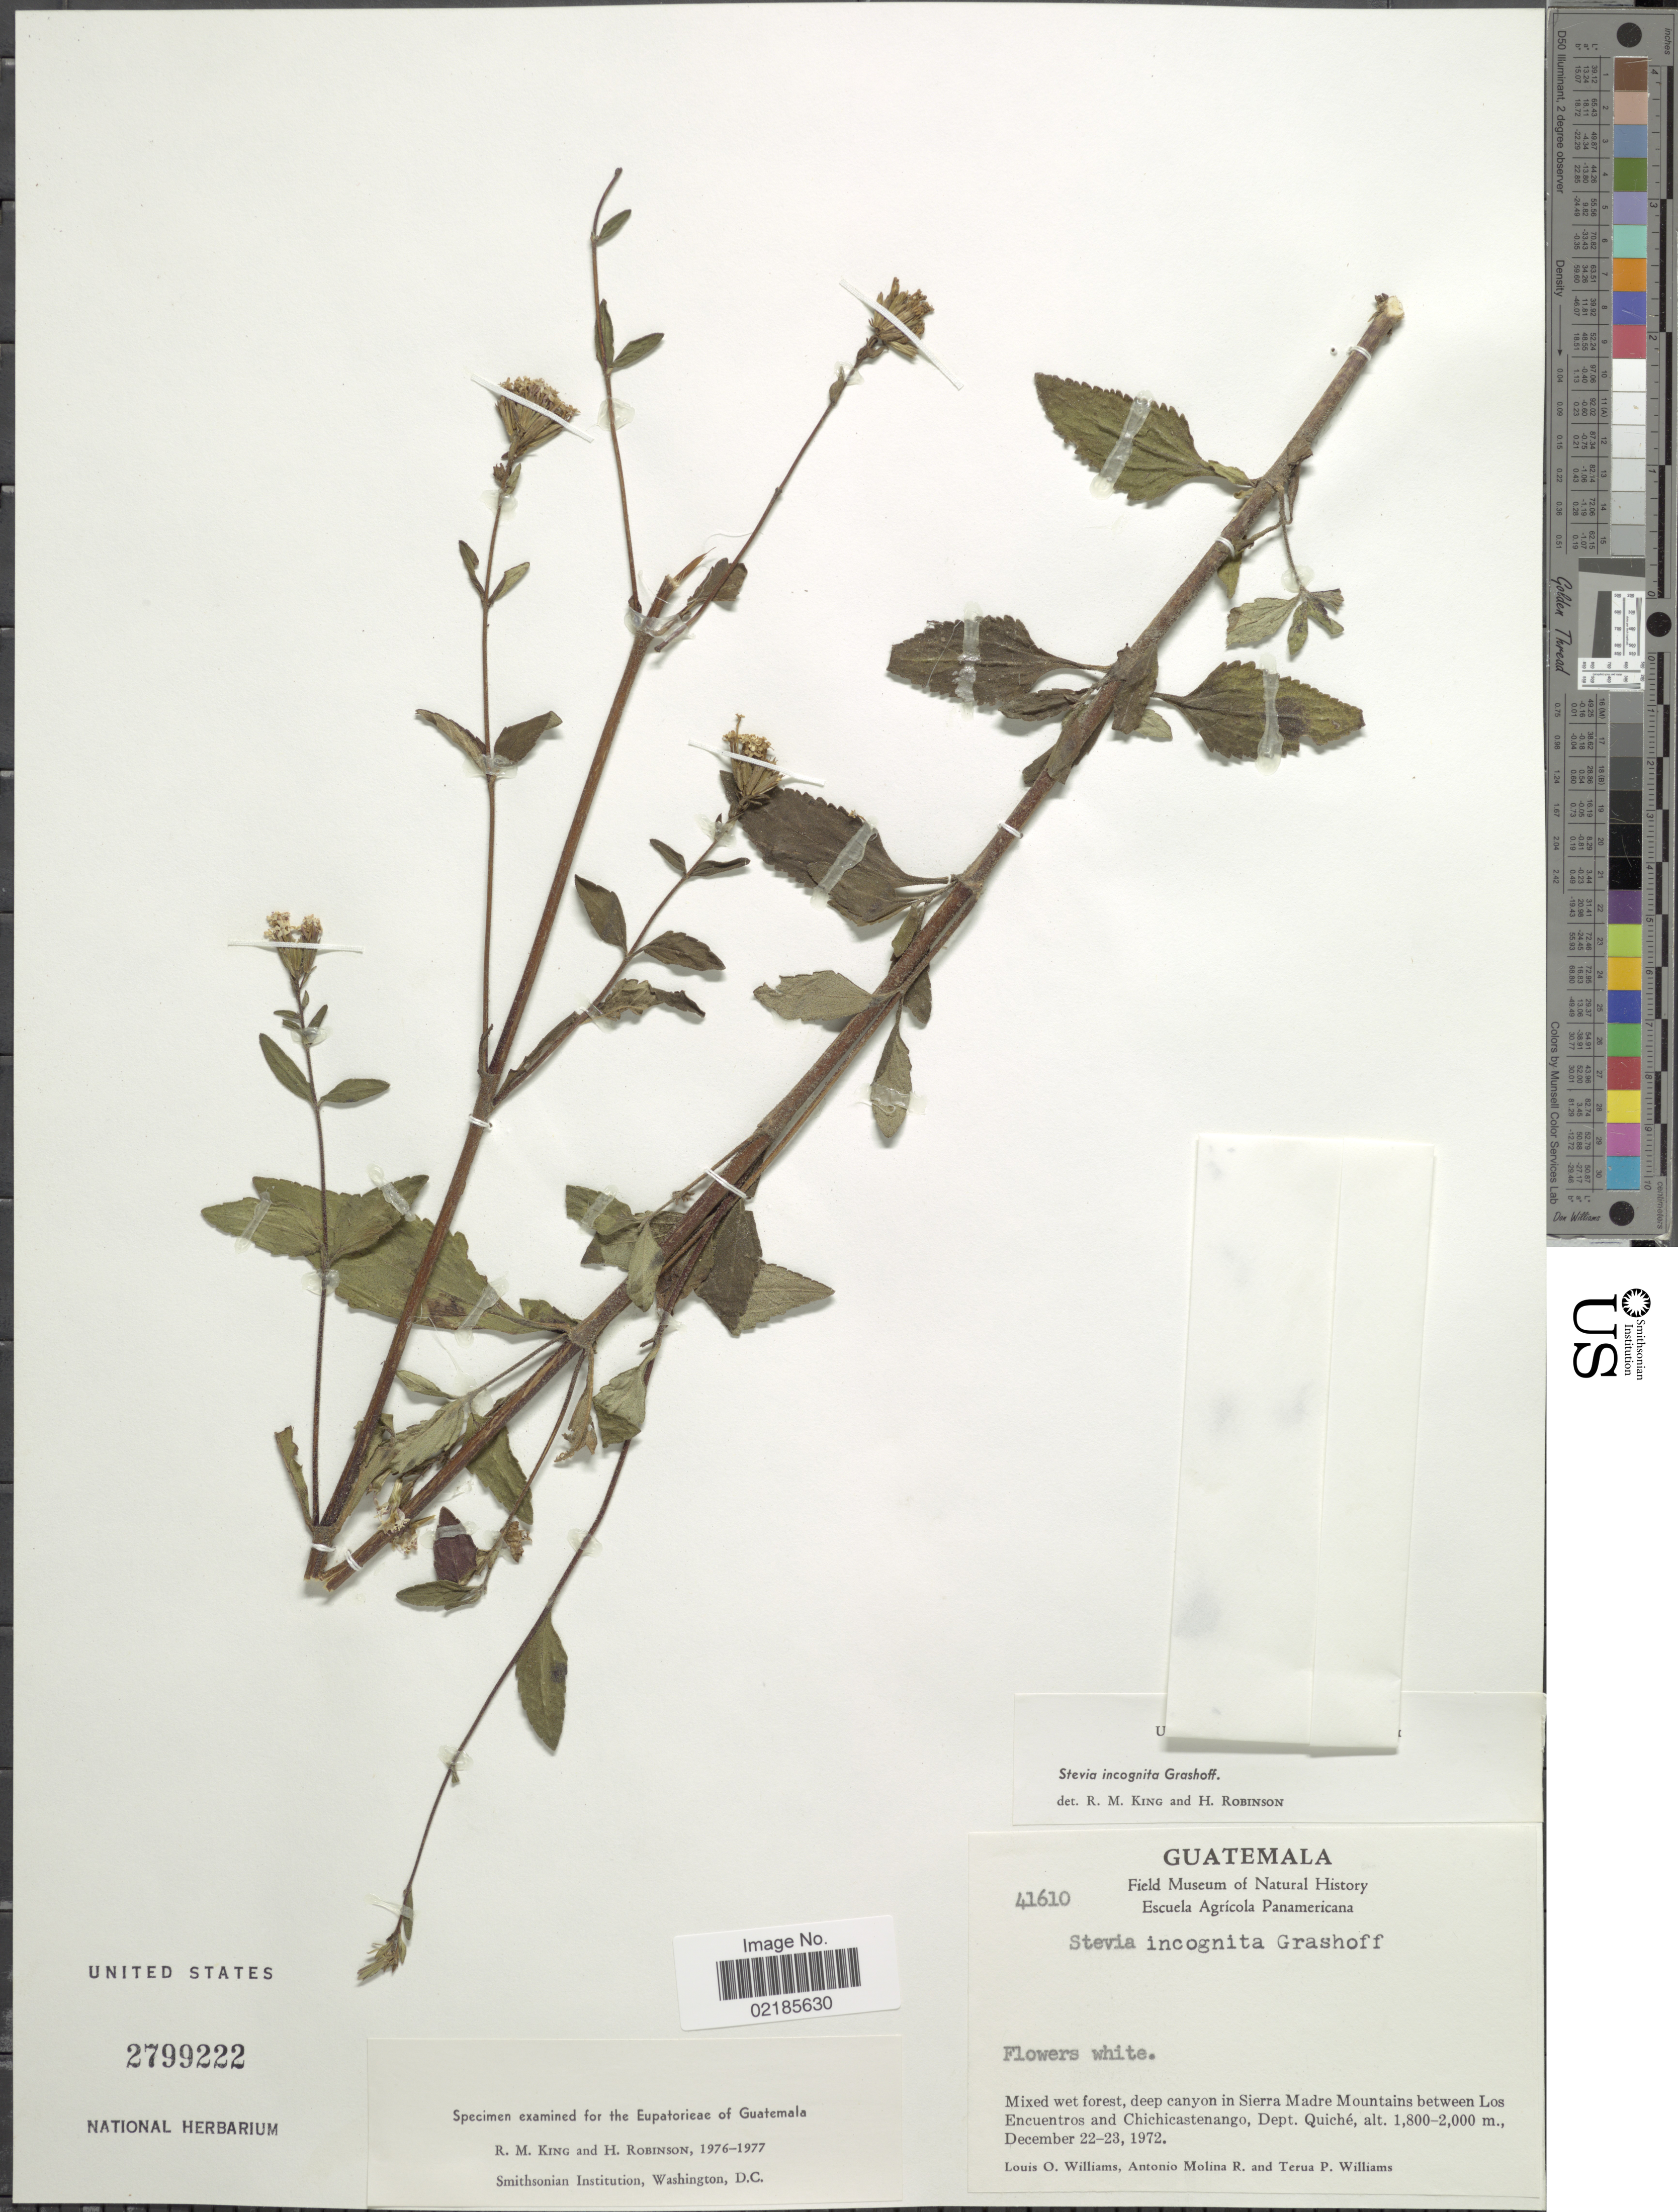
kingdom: Plantae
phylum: Tracheophyta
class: Magnoliopsida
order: Asterales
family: Asteraceae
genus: Stevia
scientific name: Stevia incognita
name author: Grashoff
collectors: L. O. Williams, A. Molina R. & T. P. Williams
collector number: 41610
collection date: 1972-12-22/1972-12-23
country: Guatemala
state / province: El Quiché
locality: Canyon in Sierra Madre Mountains between Los Encuentros and Chichicastenango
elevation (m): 1800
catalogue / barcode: US 2799222